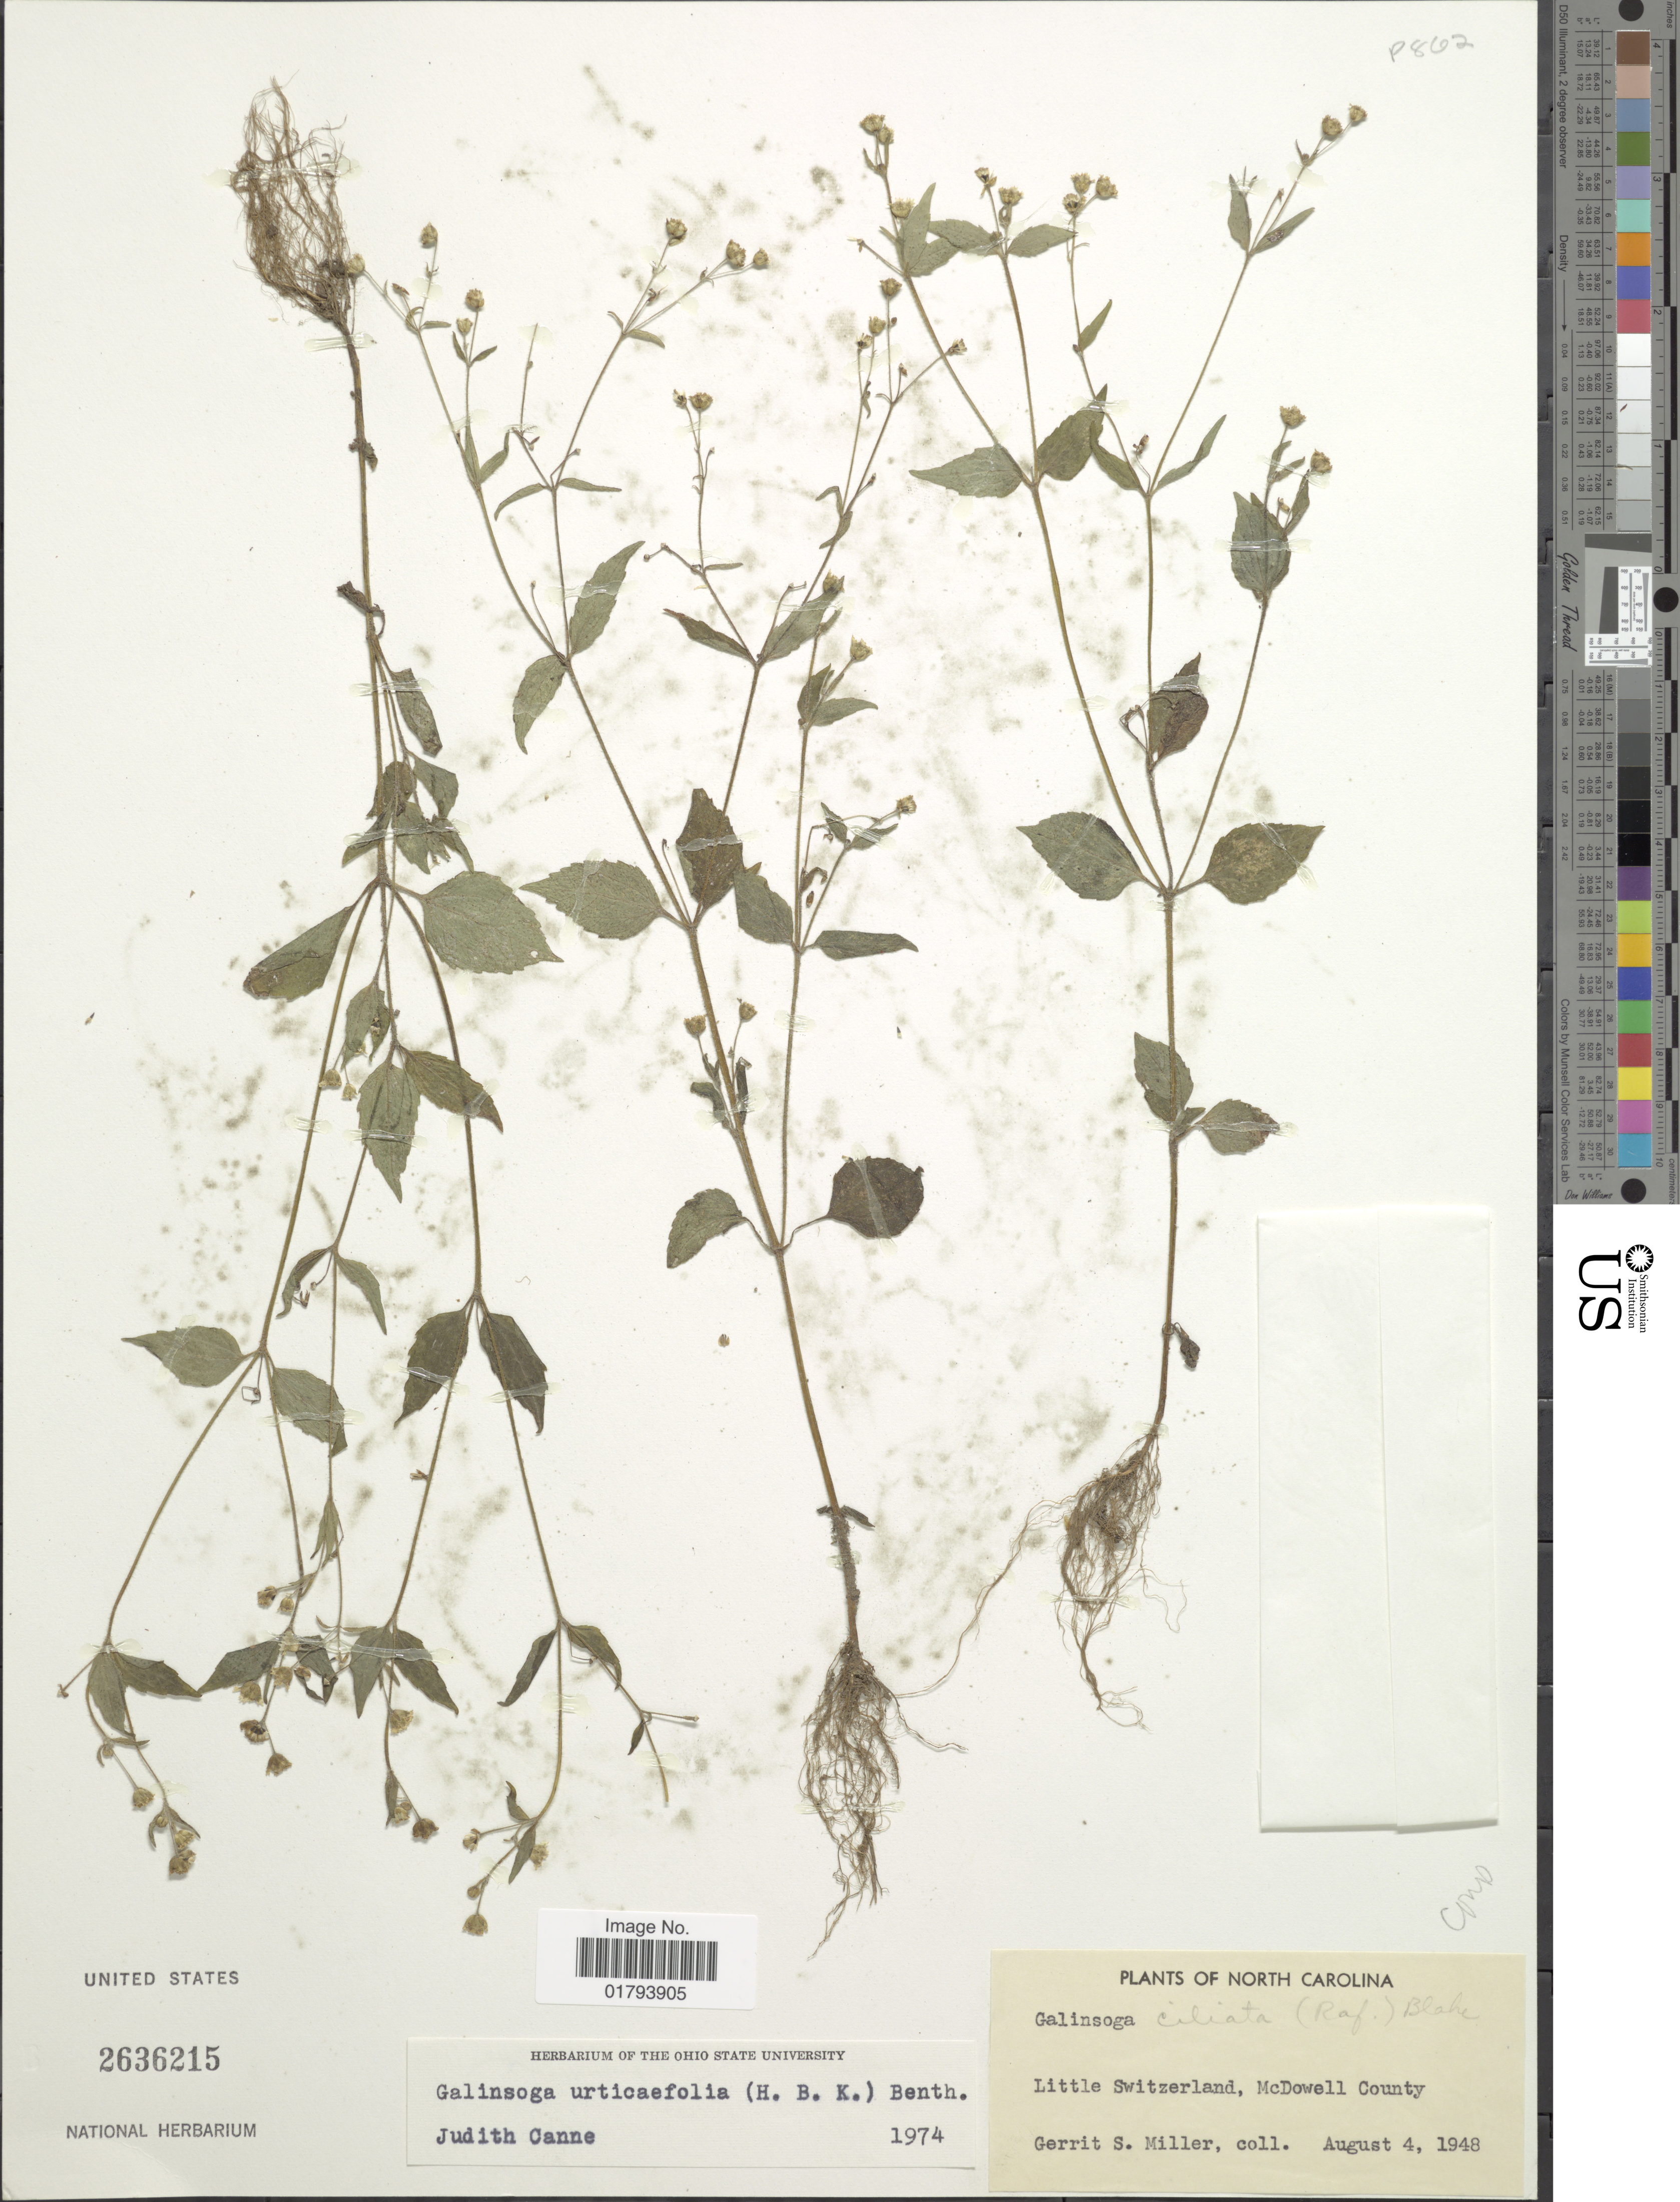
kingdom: Plantae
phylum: Tracheophyta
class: Magnoliopsida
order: Asterales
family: Asteraceae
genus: Galinsoga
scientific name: Galinsoga urticaefolia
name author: Ruiz & Pav.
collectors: G. S. Miller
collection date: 1948-08-04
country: United States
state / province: North Carolina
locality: Little Switzerland, McDowell County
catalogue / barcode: US 2636215